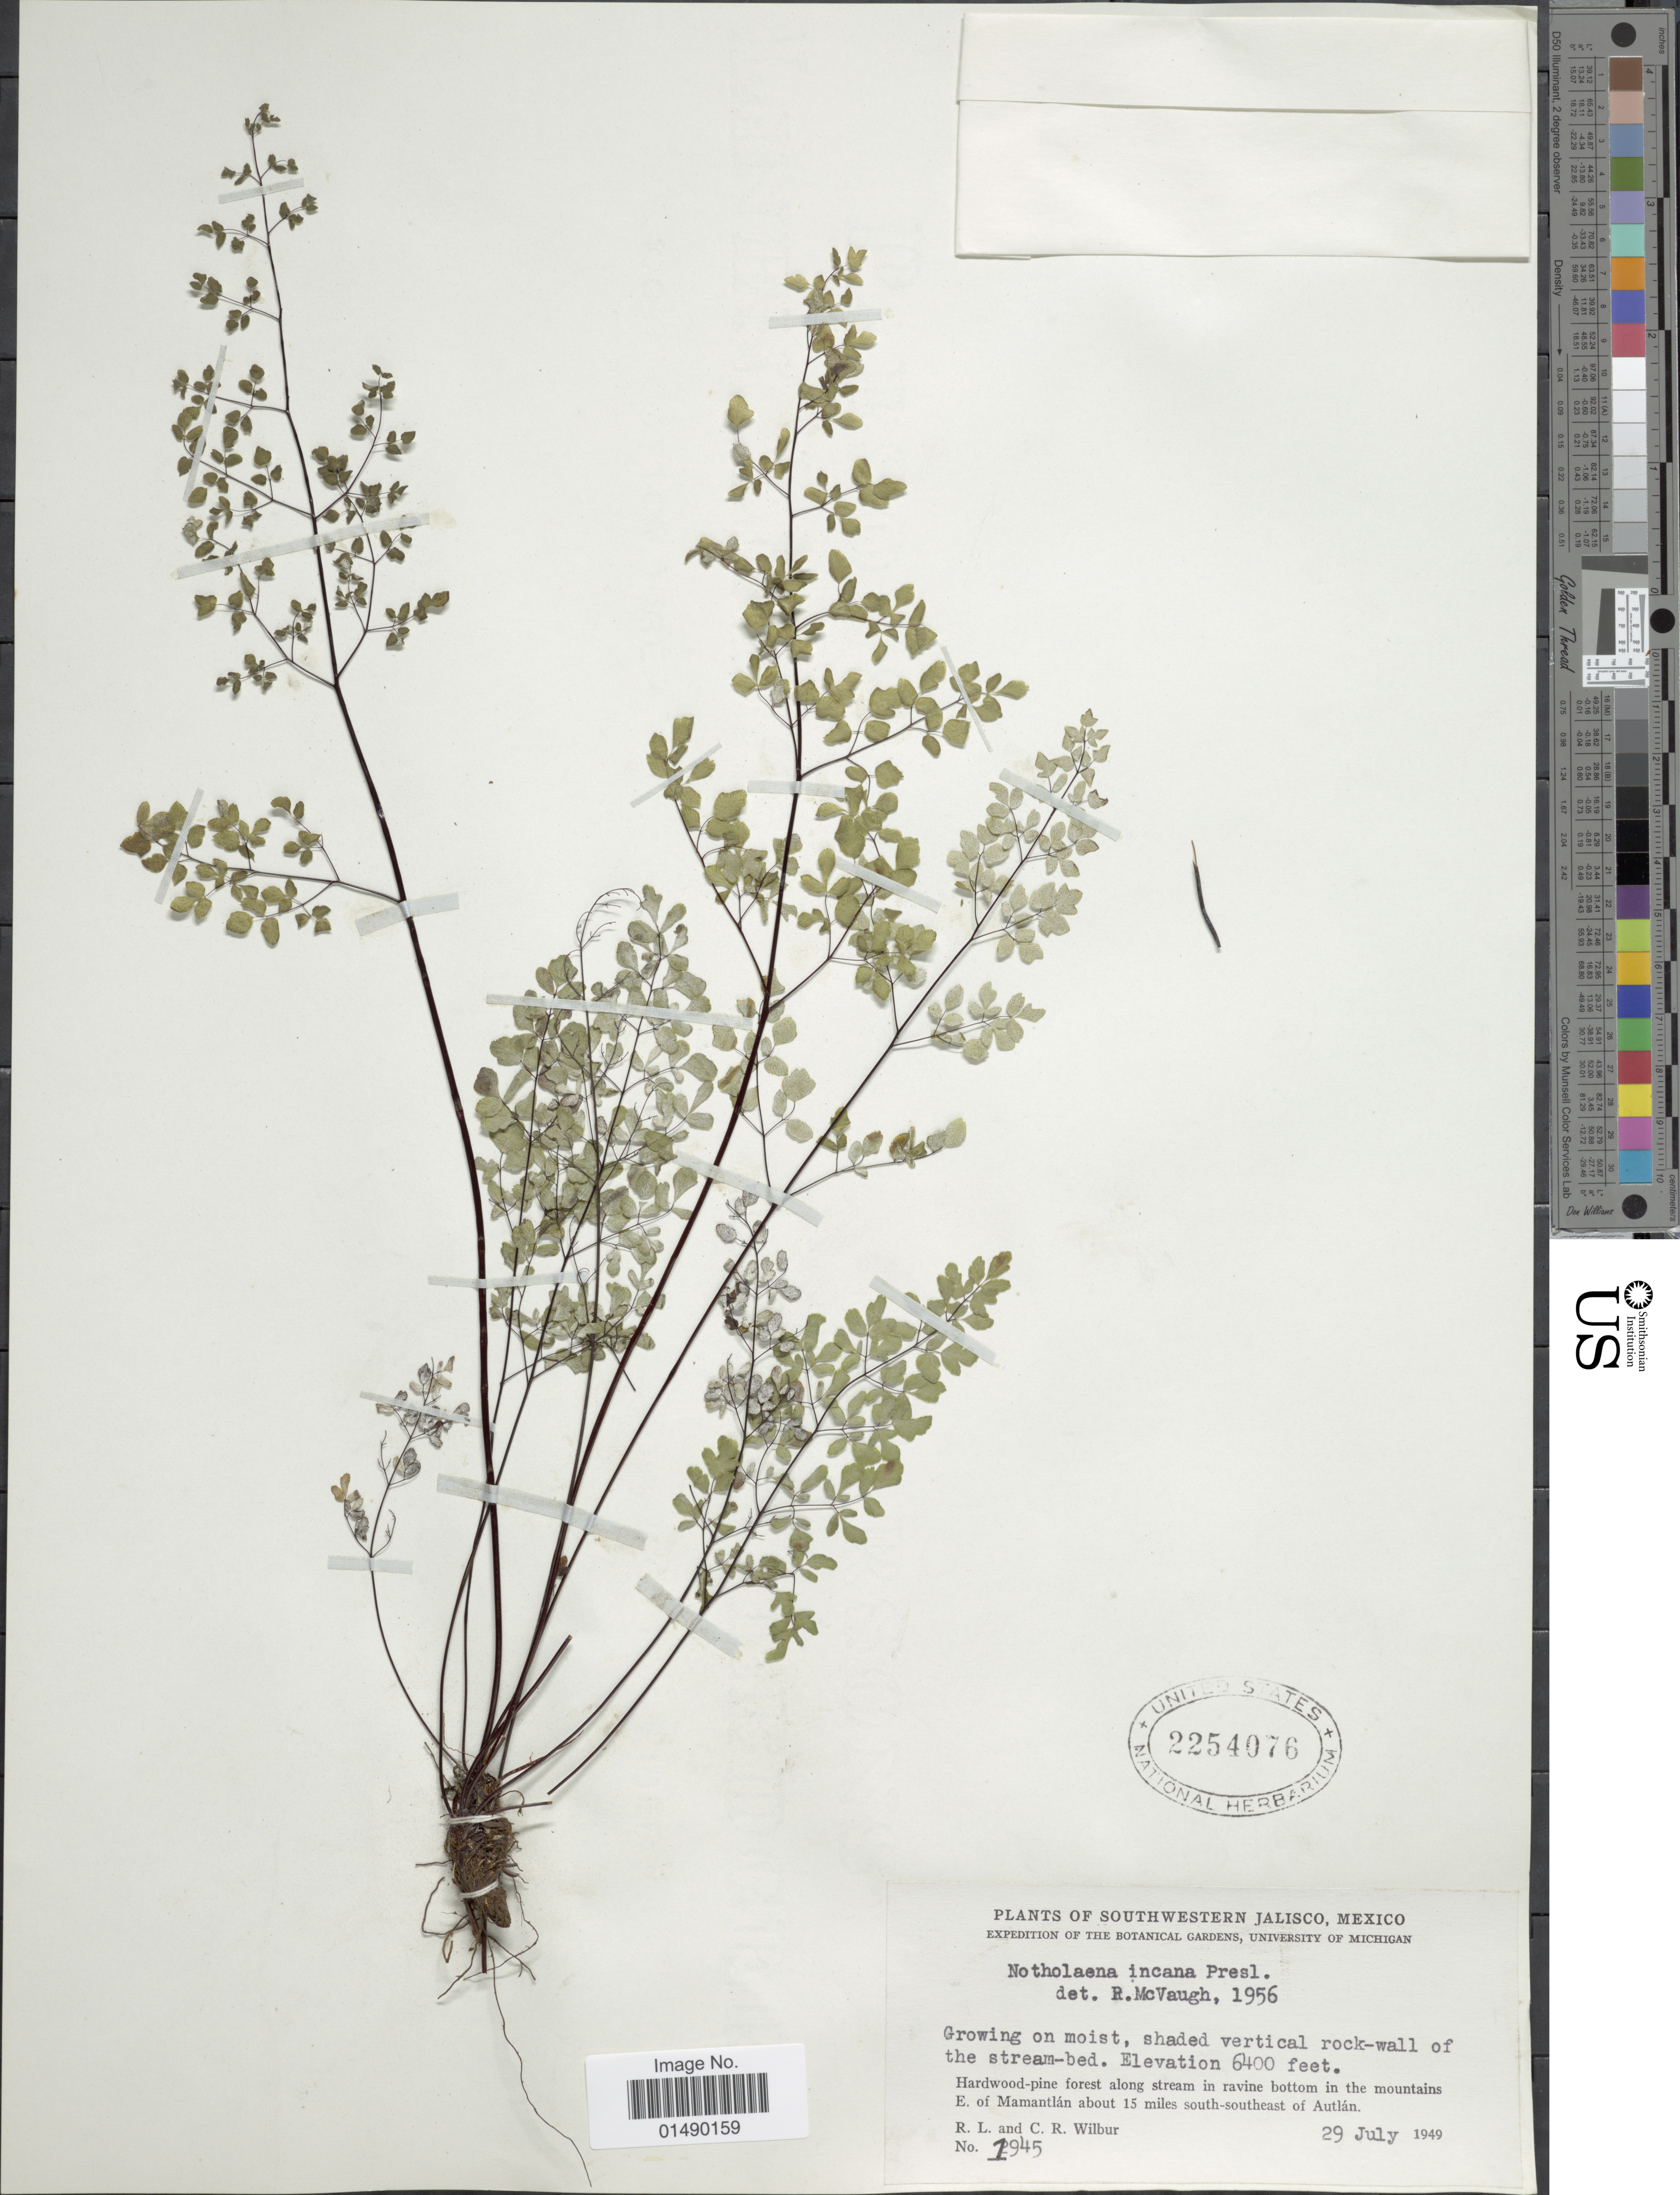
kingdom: Plantae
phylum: Tracheophyta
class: Polypodiopsida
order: Polypodiales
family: Pteridaceae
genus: Argyrochosma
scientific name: Argyrochosma incana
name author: (C. Presl) Windham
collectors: R. L. Wilbur & C. Wilbur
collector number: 1945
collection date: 1949-07-29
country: Mexico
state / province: Jalisco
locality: Mexico, Southwestern Jalisco, in the mountains E. of Mamantlan about 15 miles south-southeast of Autlan.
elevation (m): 1951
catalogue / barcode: US 2254076